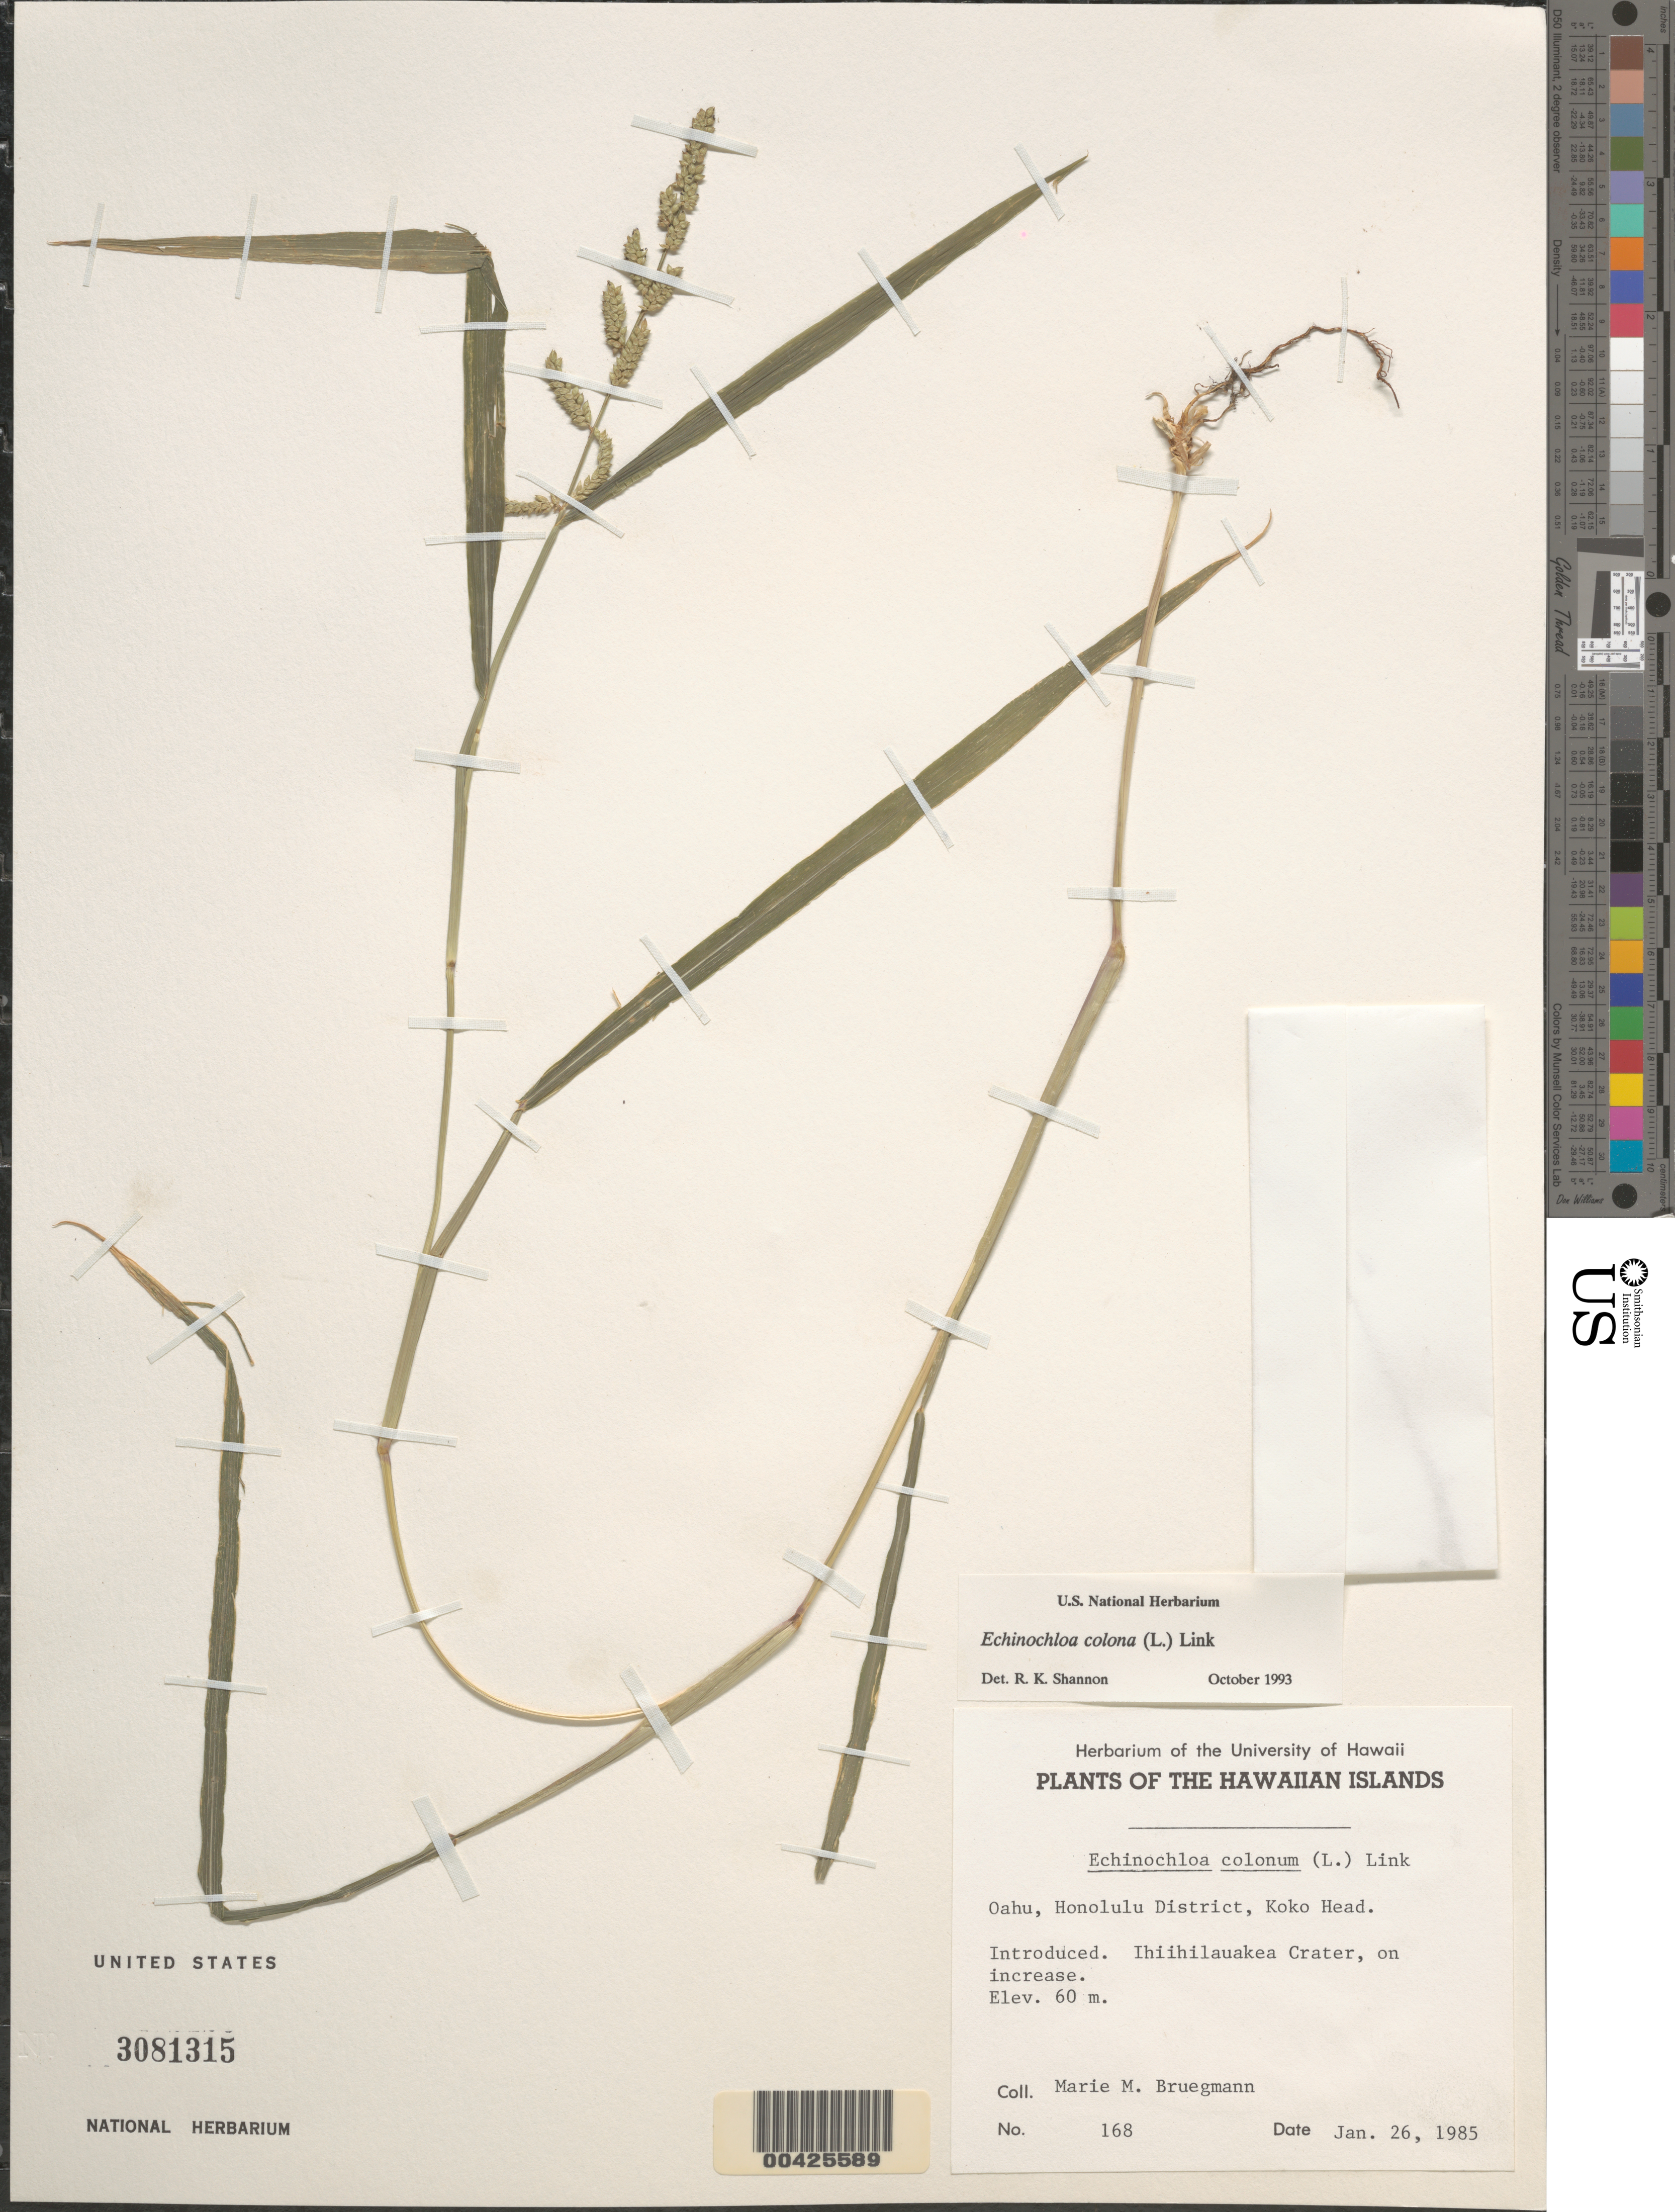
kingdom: Plantae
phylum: Tracheophyta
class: Liliopsida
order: Poales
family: Poaceae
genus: Echinochloa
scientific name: Echinochloa colona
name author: (L.) Link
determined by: Shannon, R. K., (UNITED STATES)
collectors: M. Bruegmann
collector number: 168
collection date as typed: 26 Jan 1985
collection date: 1985-01-26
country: United States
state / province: Hawaii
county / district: Honolulu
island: Oahu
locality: Honolulu District, Koko Head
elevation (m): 60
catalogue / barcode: US 3081315